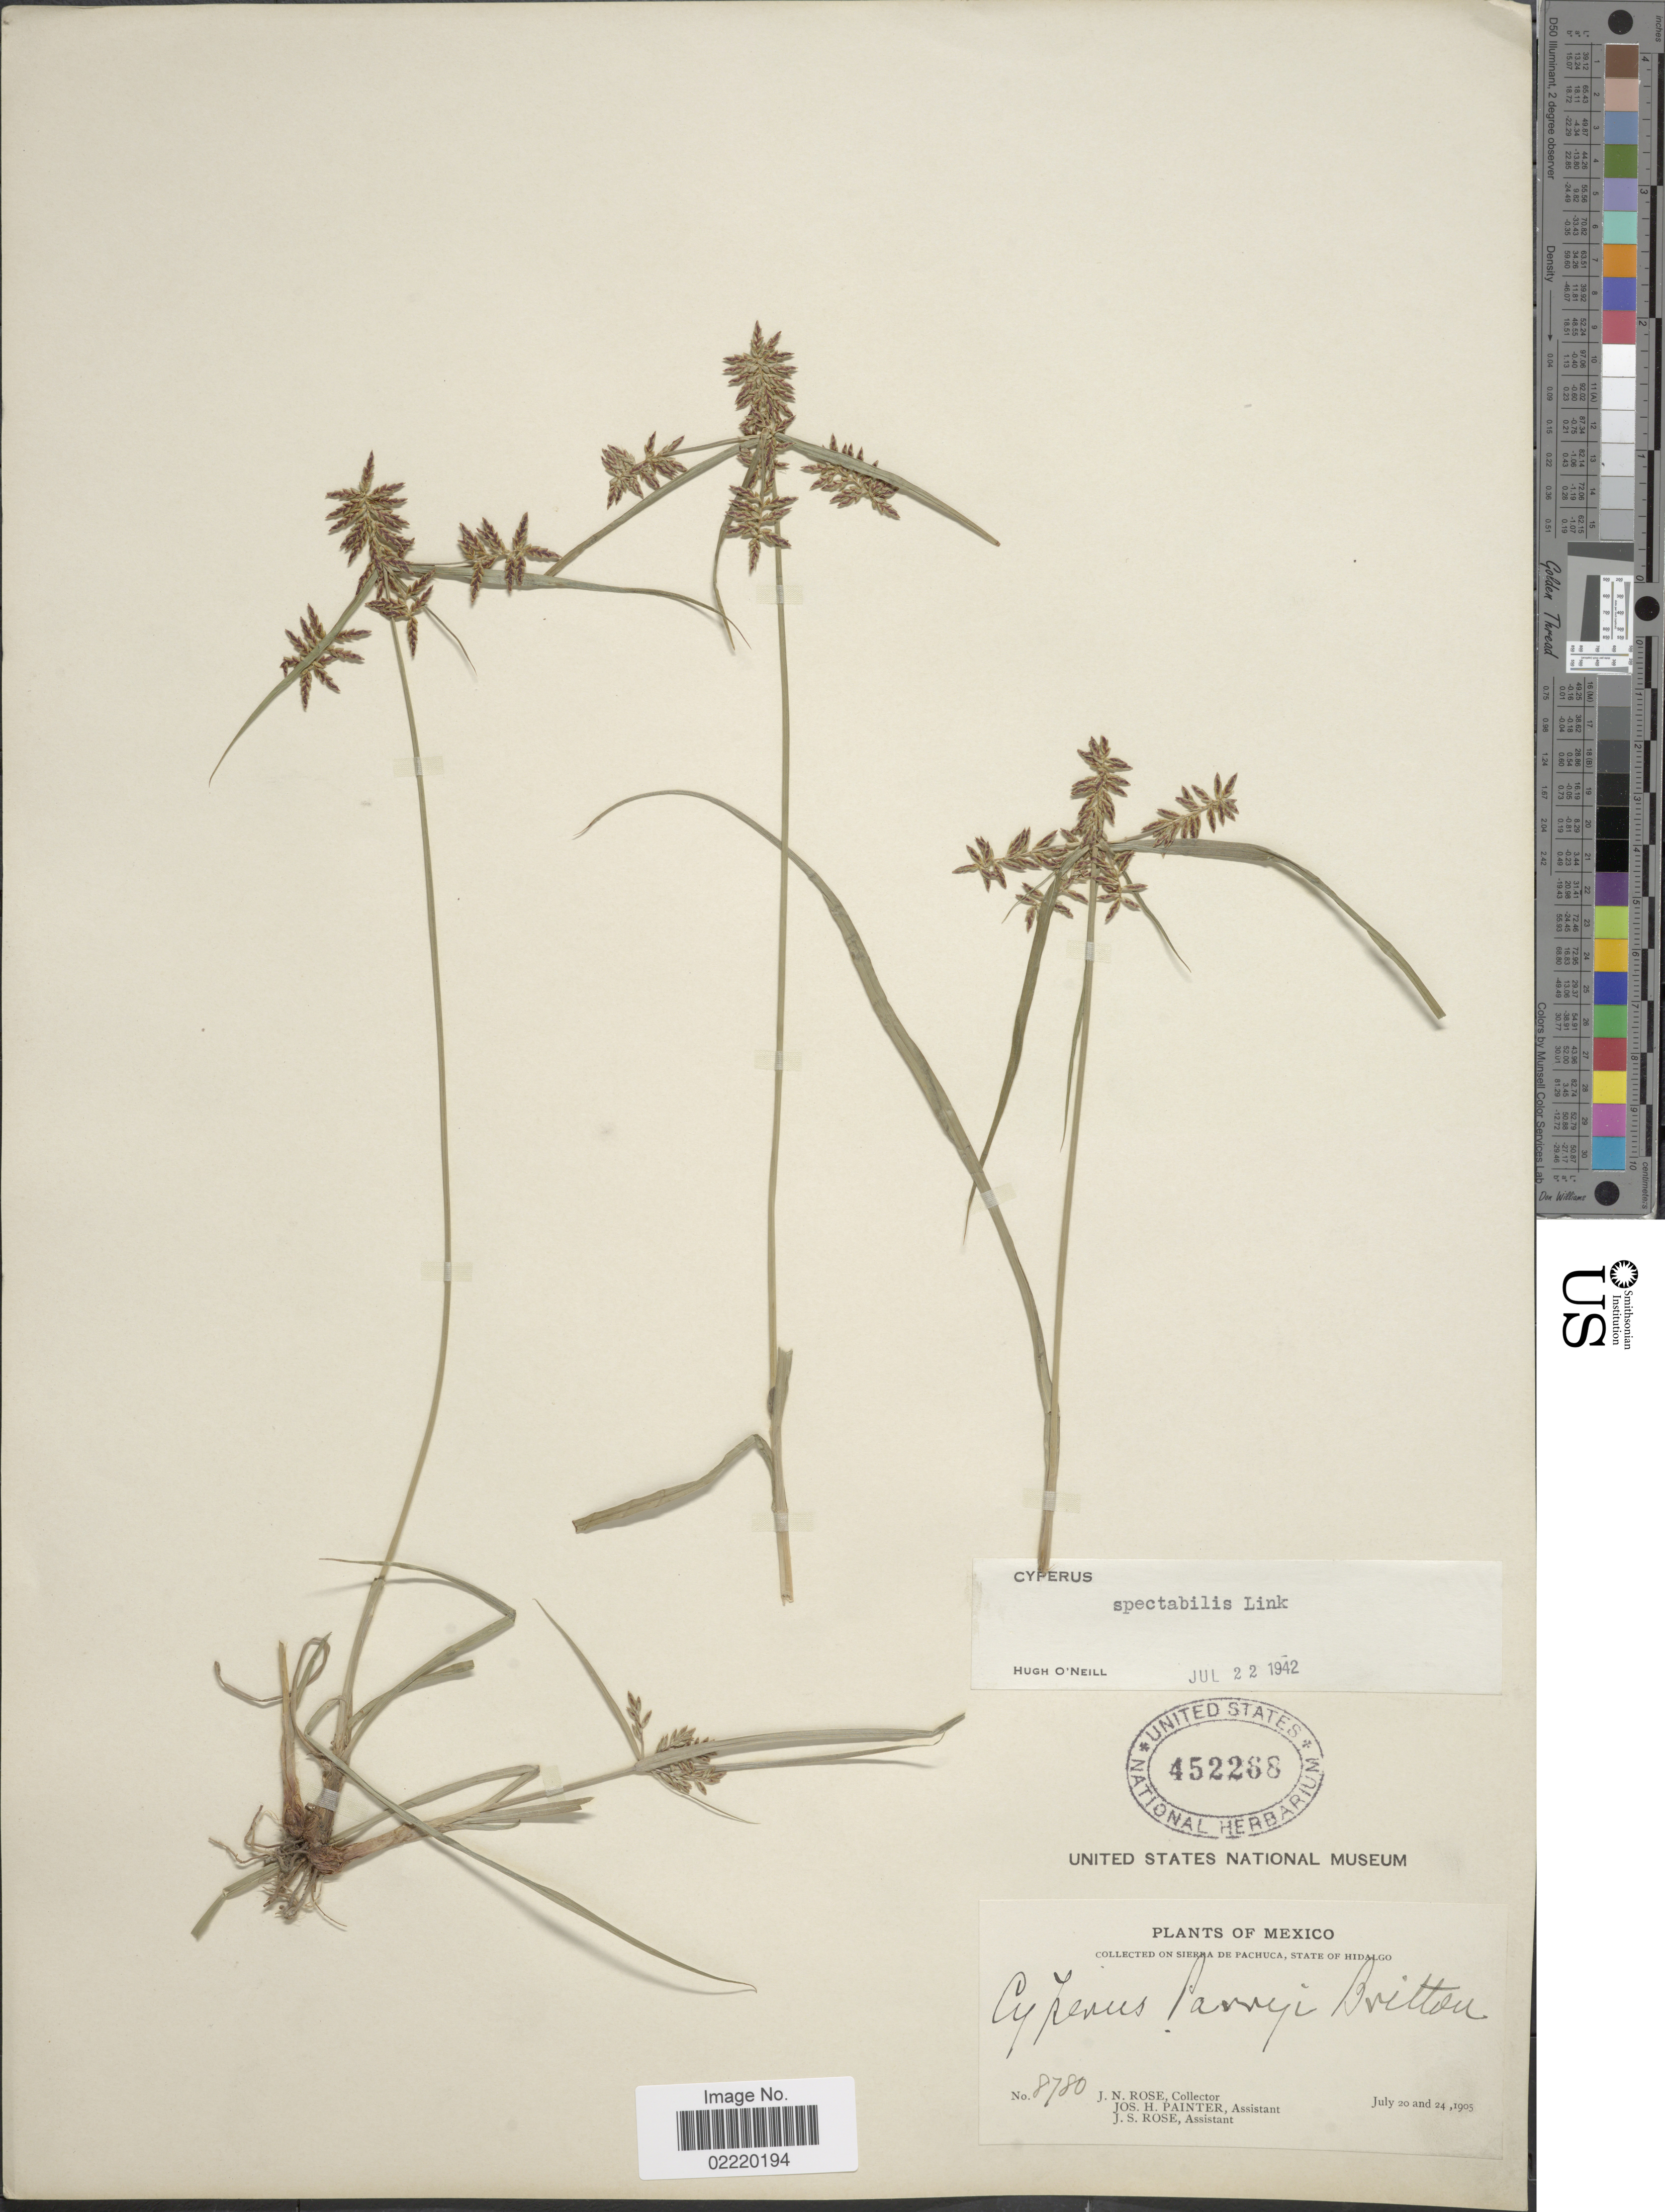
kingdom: Plantae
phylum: Tracheophyta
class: Liliopsida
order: Poales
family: Cyperaceae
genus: Cyperus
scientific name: Cyperus spectabilis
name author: Link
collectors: J. N. Rose, J. H. Painter & J. S. Rose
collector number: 8780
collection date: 1905-07-20/1905-07-24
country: Mexico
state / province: Hidalgo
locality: On Sierra de Pachuca.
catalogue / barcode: US 452268